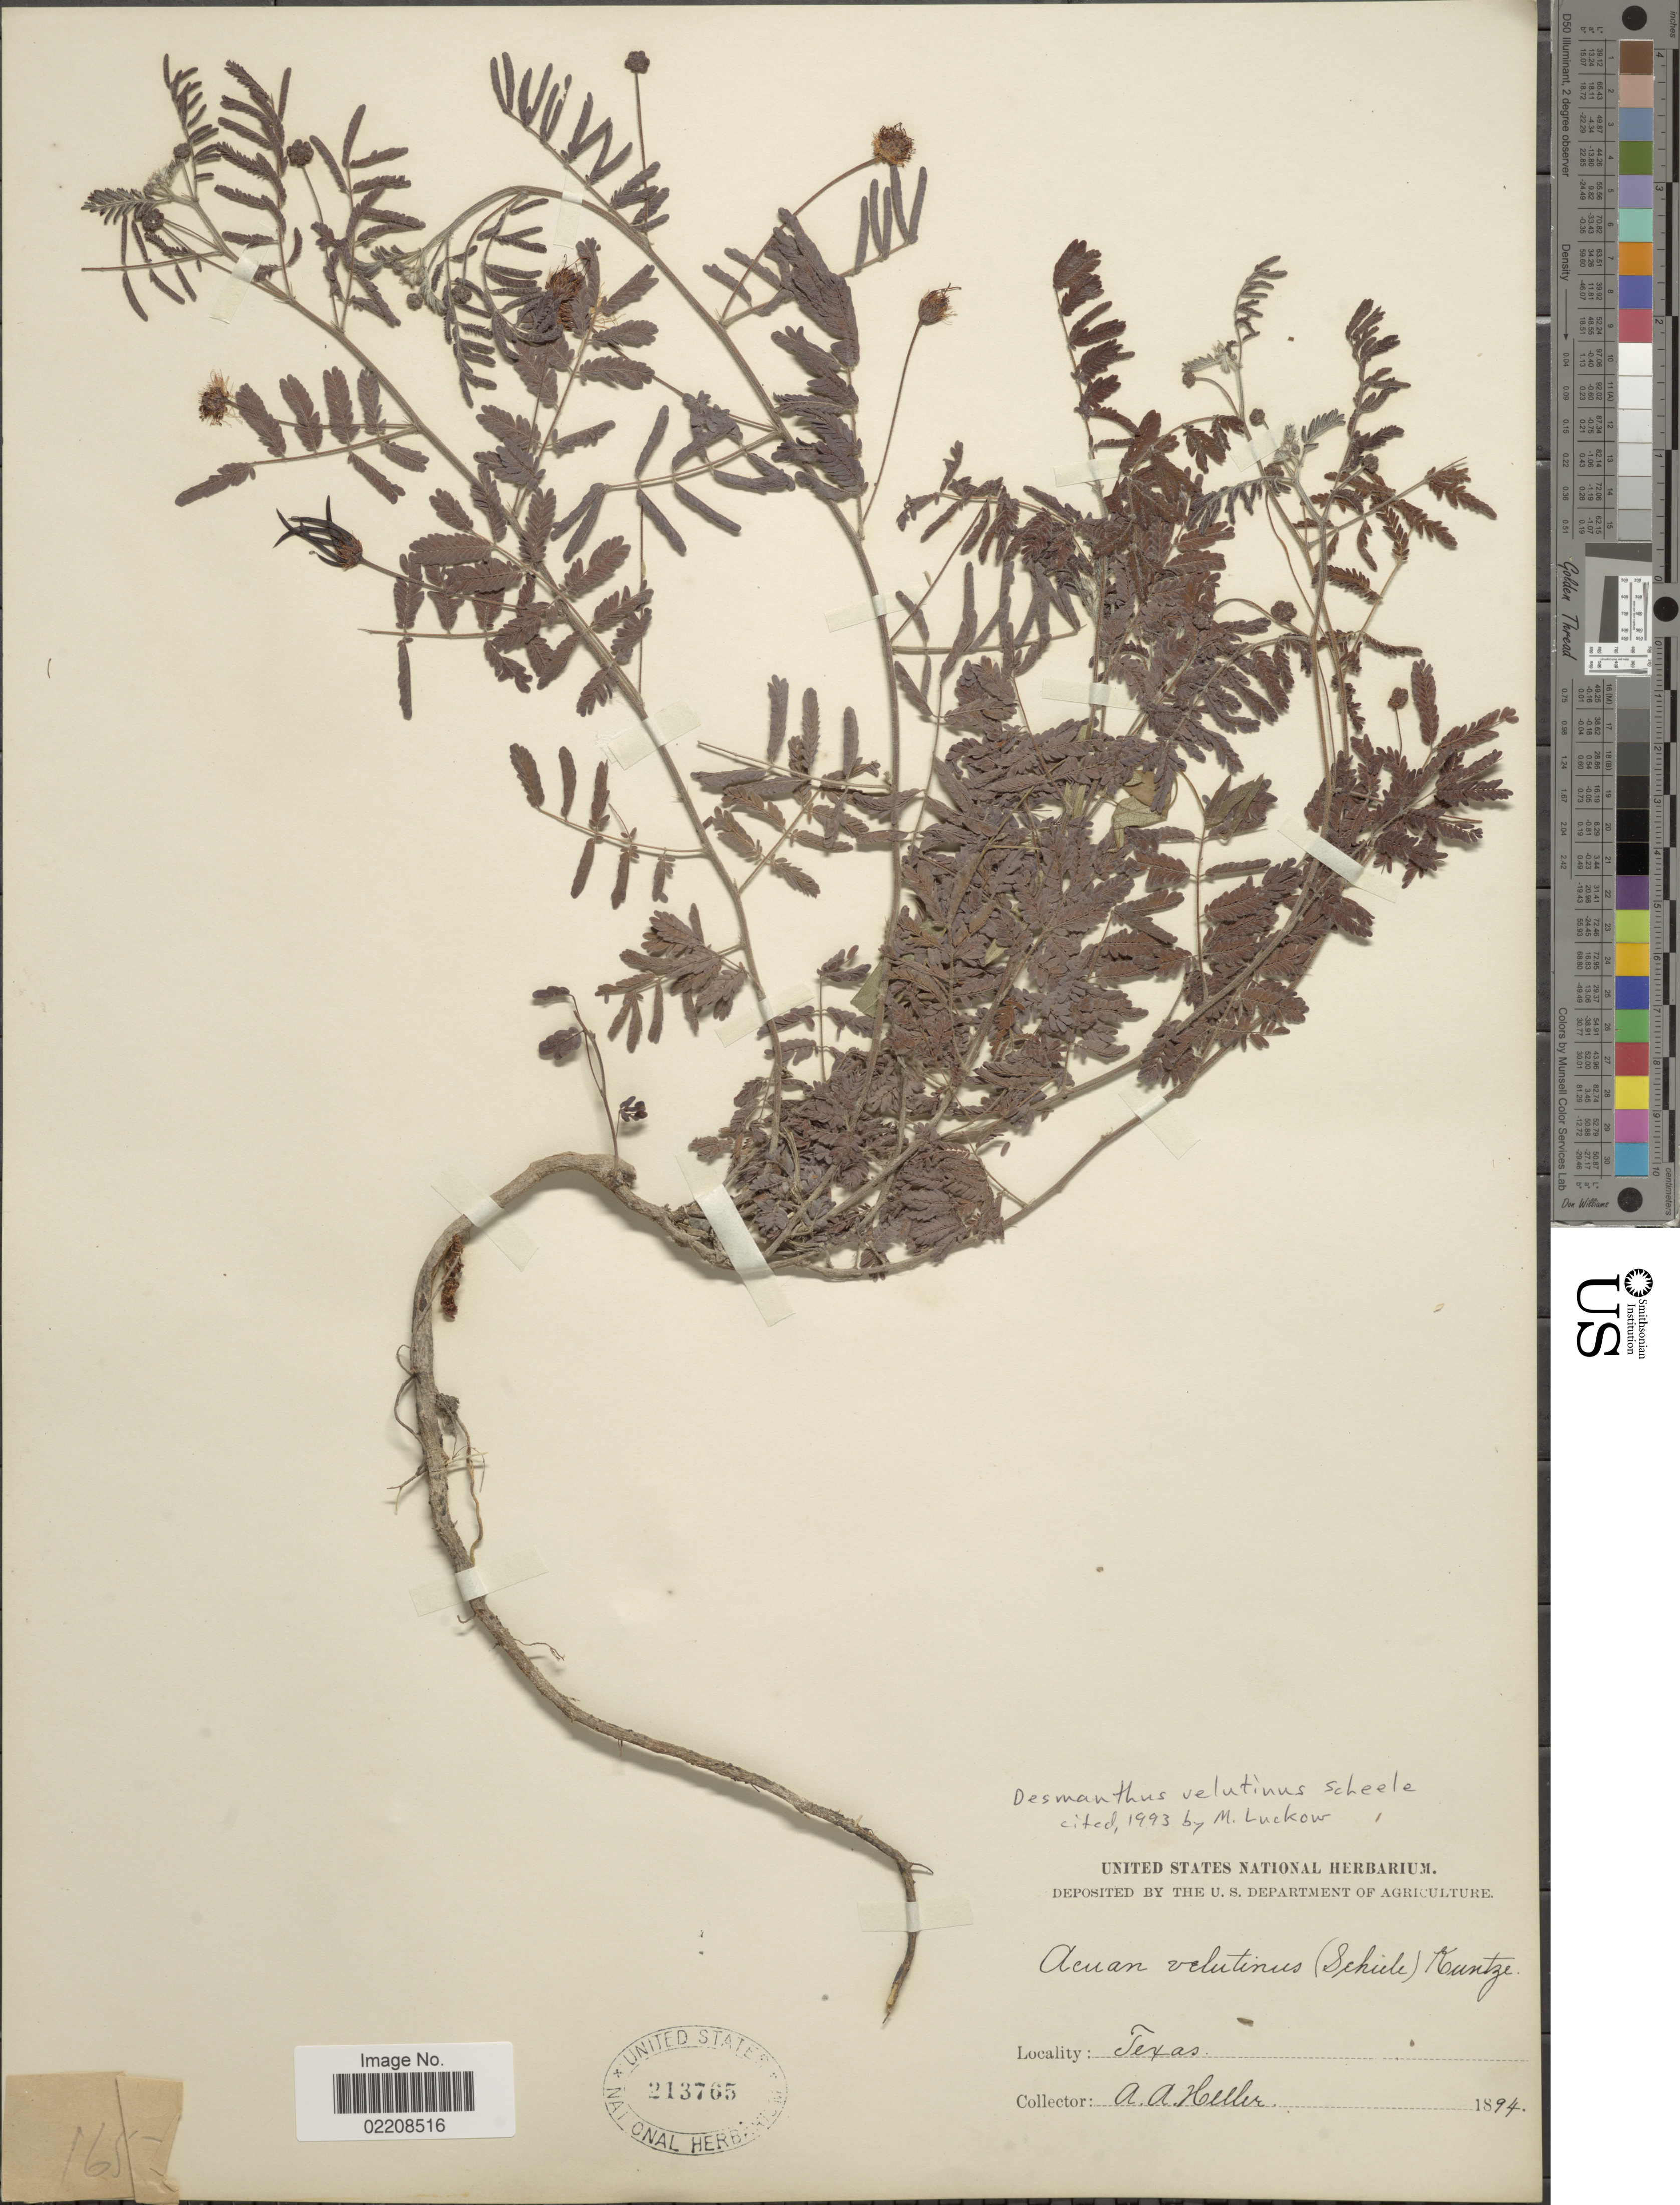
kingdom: Plantae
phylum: Tracheophyta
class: Magnoliopsida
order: Fabales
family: Fabaceae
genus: Desmanthus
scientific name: Desmanthus velutinus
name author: Scheele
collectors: A. A. Heller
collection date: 1894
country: United States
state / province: Texas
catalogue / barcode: US 213765